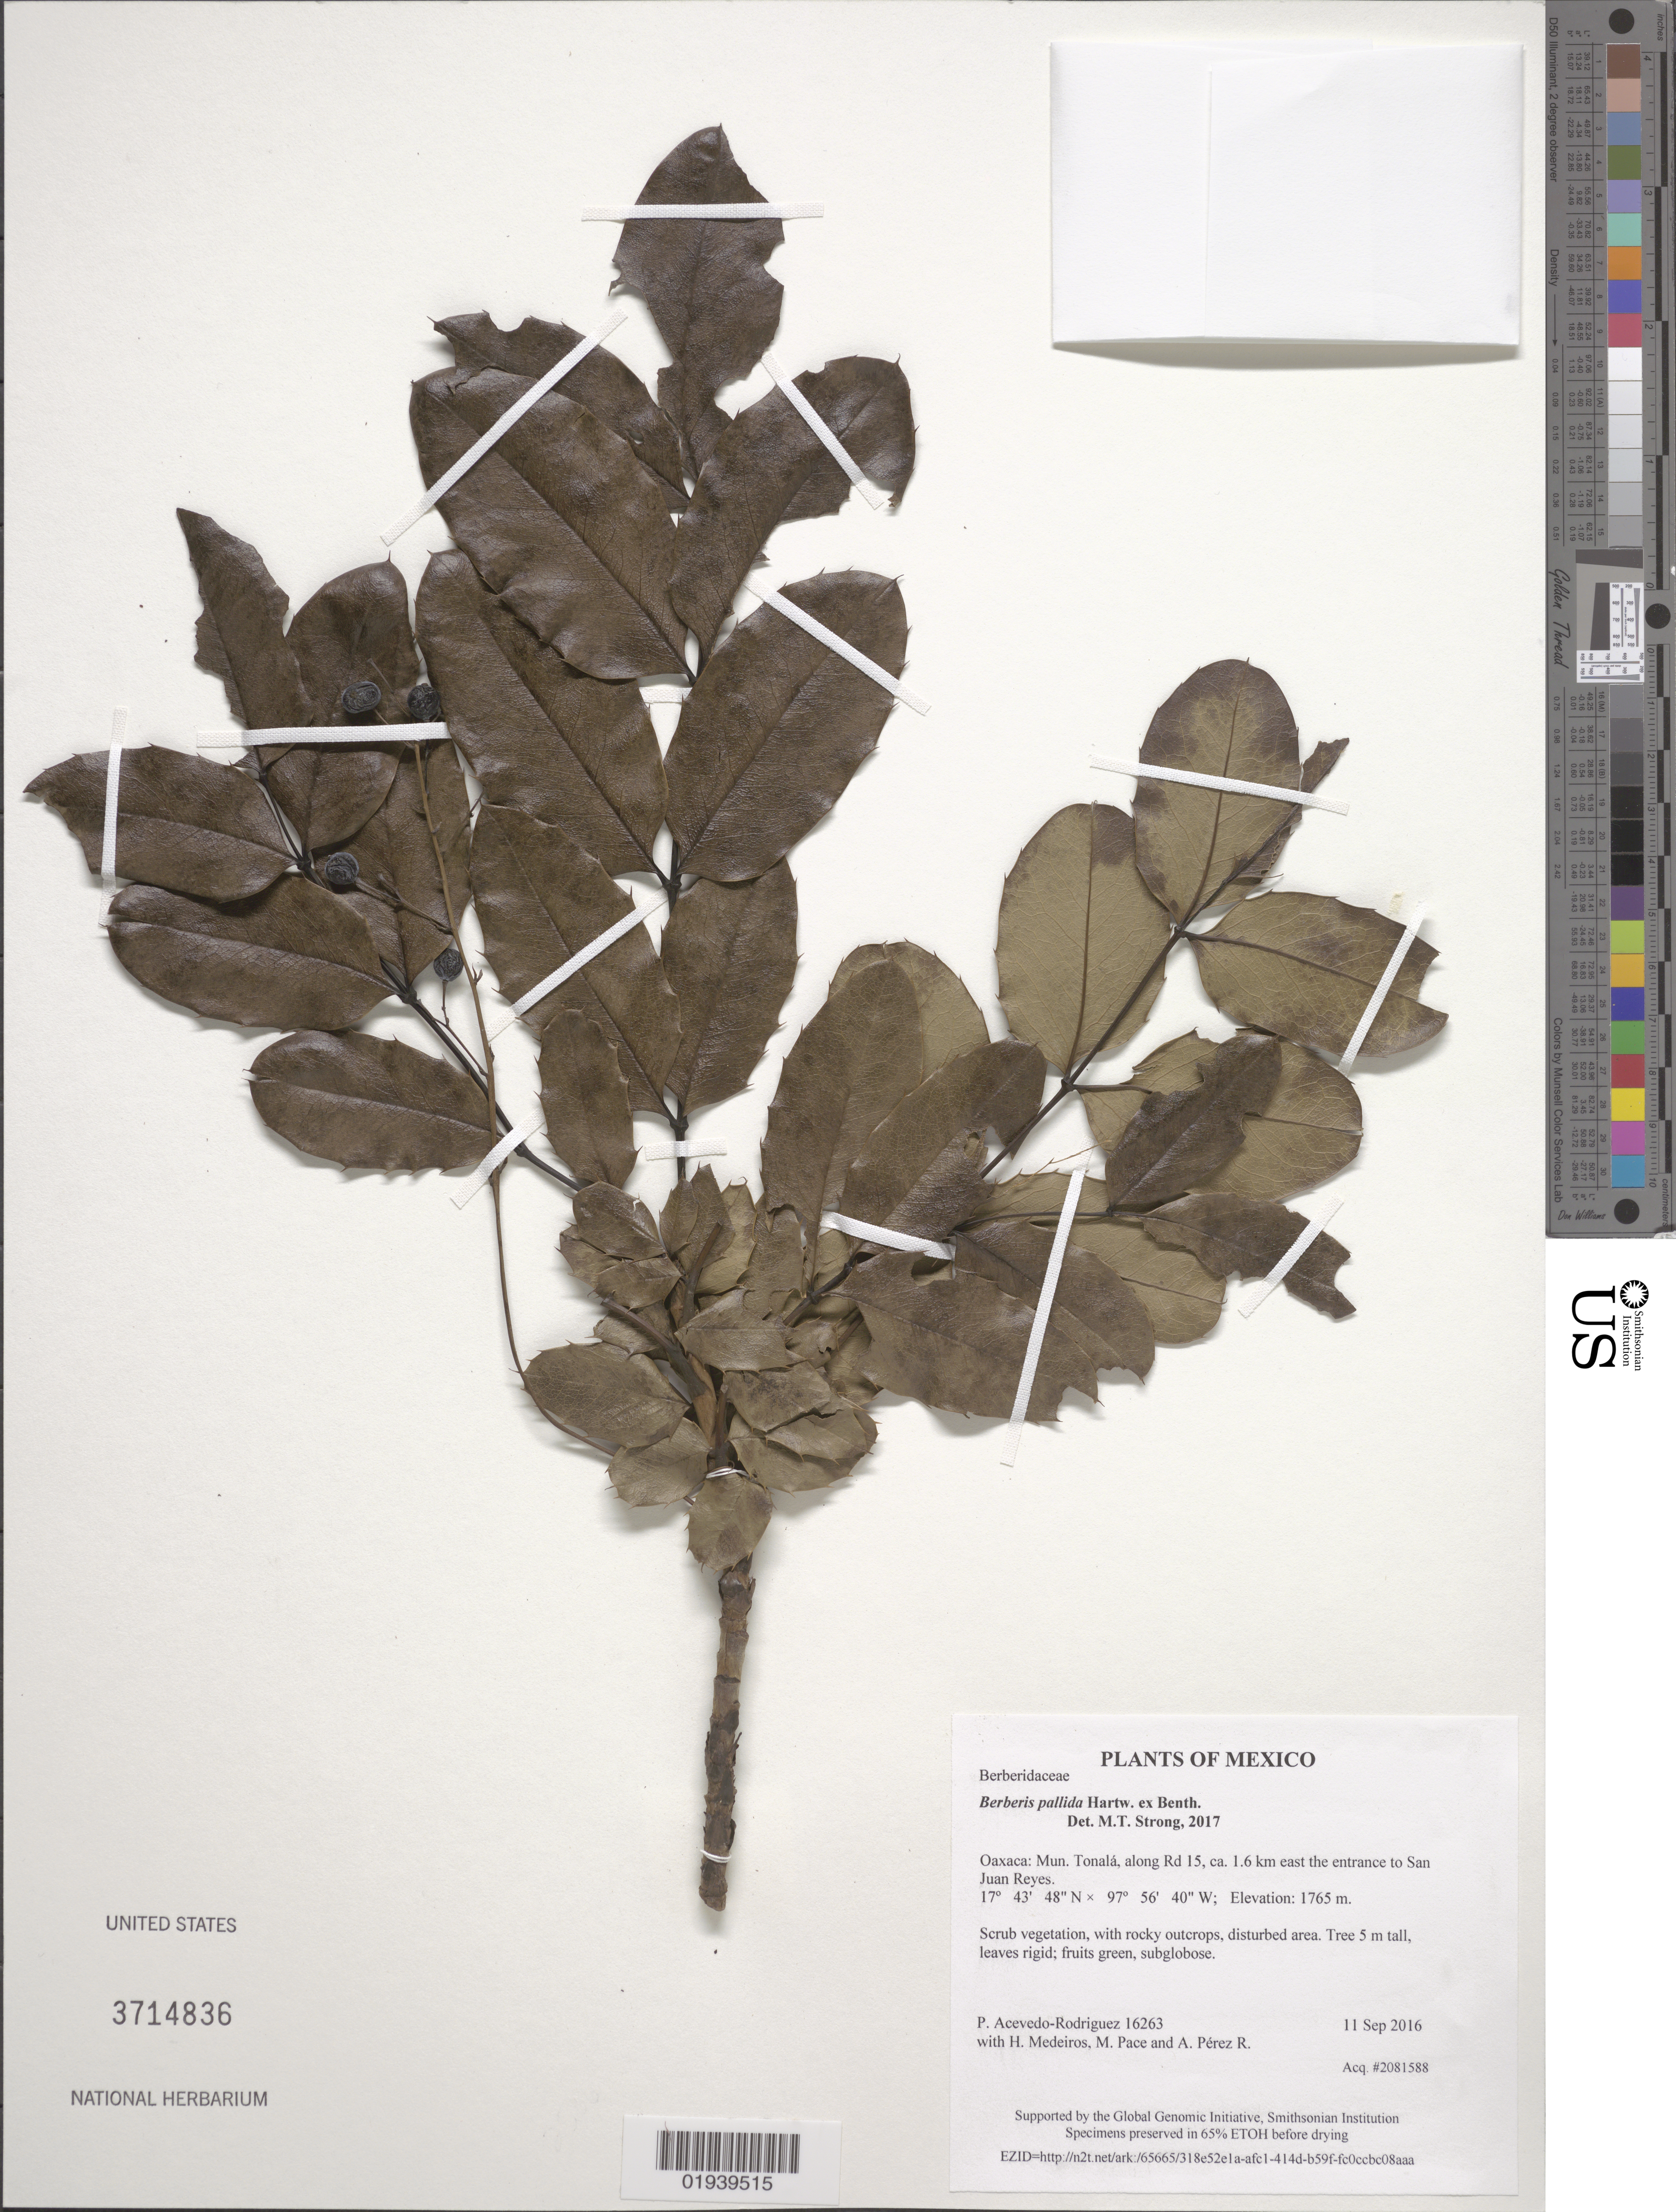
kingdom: Plantae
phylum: Tracheophyta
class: Magnoliopsida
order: Ranunculales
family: Berberidaceae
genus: Berberis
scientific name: Berberis pallida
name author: Hartw. ex Benth.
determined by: Strong, M. T., (US), Smithsonian Institution - National Museum of Natural History (UNITED STATES)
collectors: P. Acevedo-Rodr., H. Medeiros, M. R. Pace & A. Pérez R.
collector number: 16263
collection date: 2016-09-11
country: Mexico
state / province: Oaxaca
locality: Mun. Tonalá, along Rd 15, ca. 1.6 km east the entrance to San Juan Reyes.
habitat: Scrub vegetation, with rocky outcrops, disturbed area.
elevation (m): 1765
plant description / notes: US, NY, MO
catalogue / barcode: US 3714836